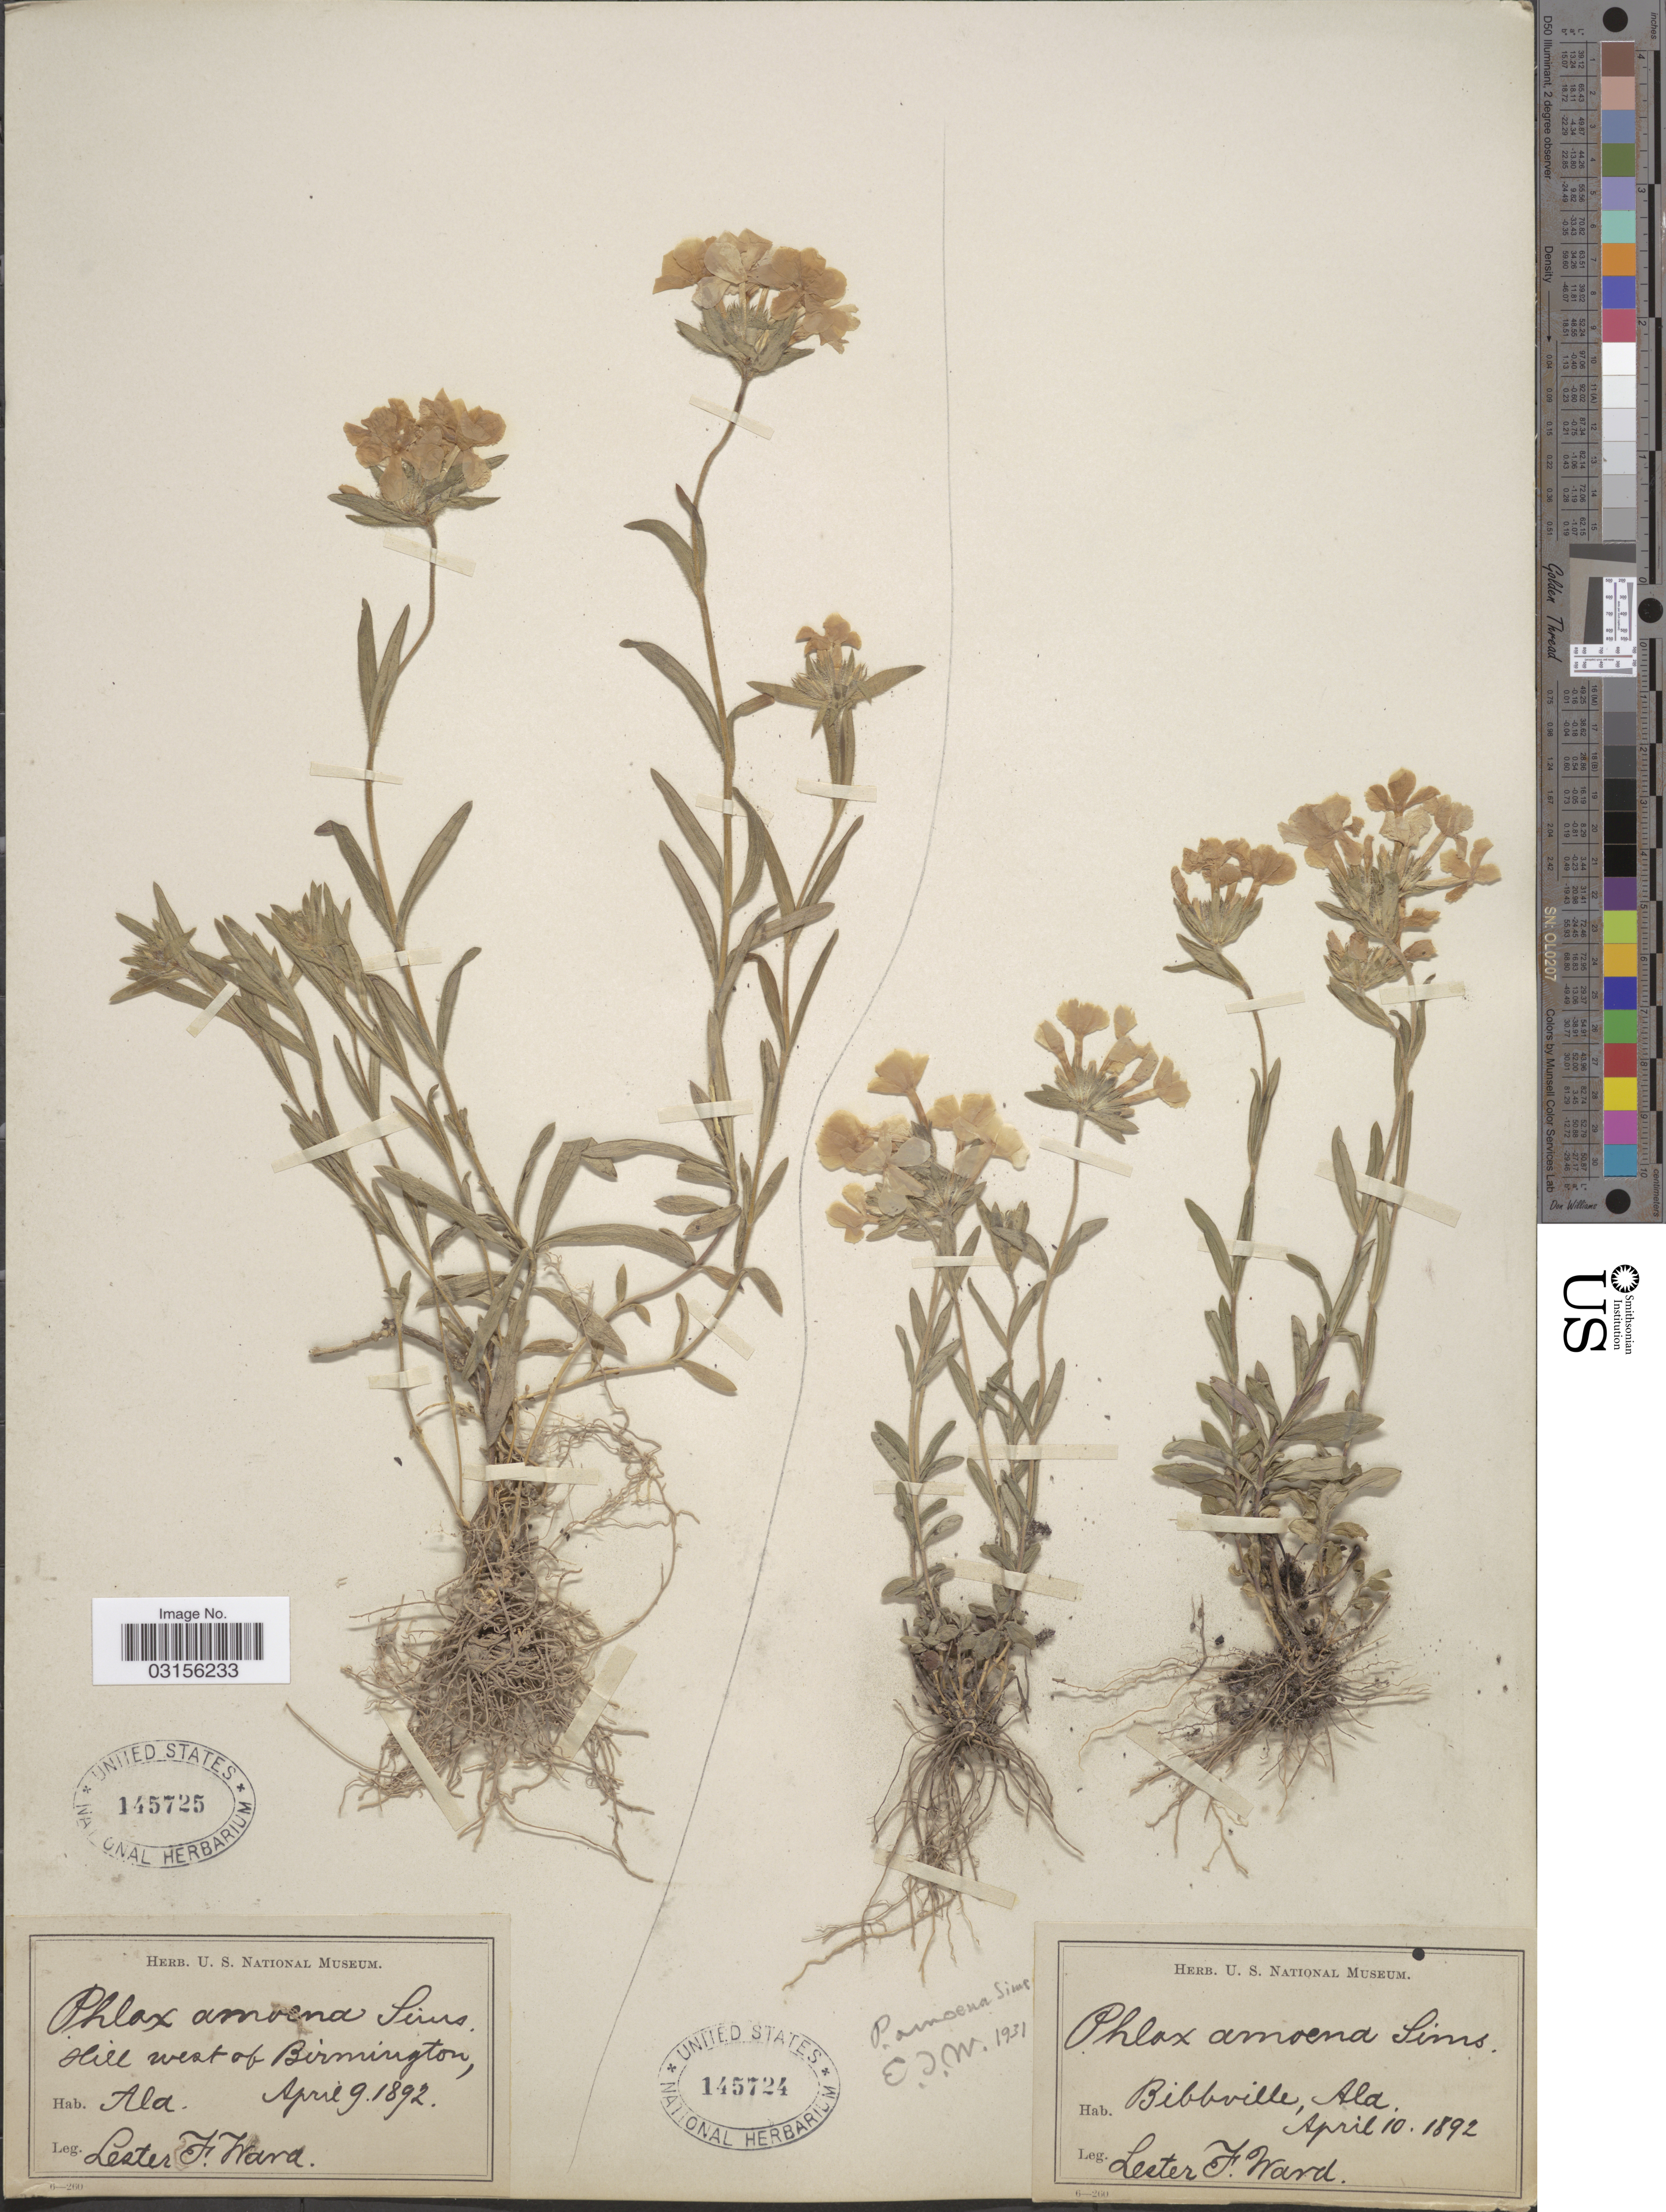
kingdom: Plantae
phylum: Tracheophyta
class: Magnoliopsida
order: Ericales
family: Polemoniaceae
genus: Phlox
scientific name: Phlox amoena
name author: Sims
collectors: L. F. Ward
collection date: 1892-04-10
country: United States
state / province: Alabama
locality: Bibbville.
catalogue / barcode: US 145724